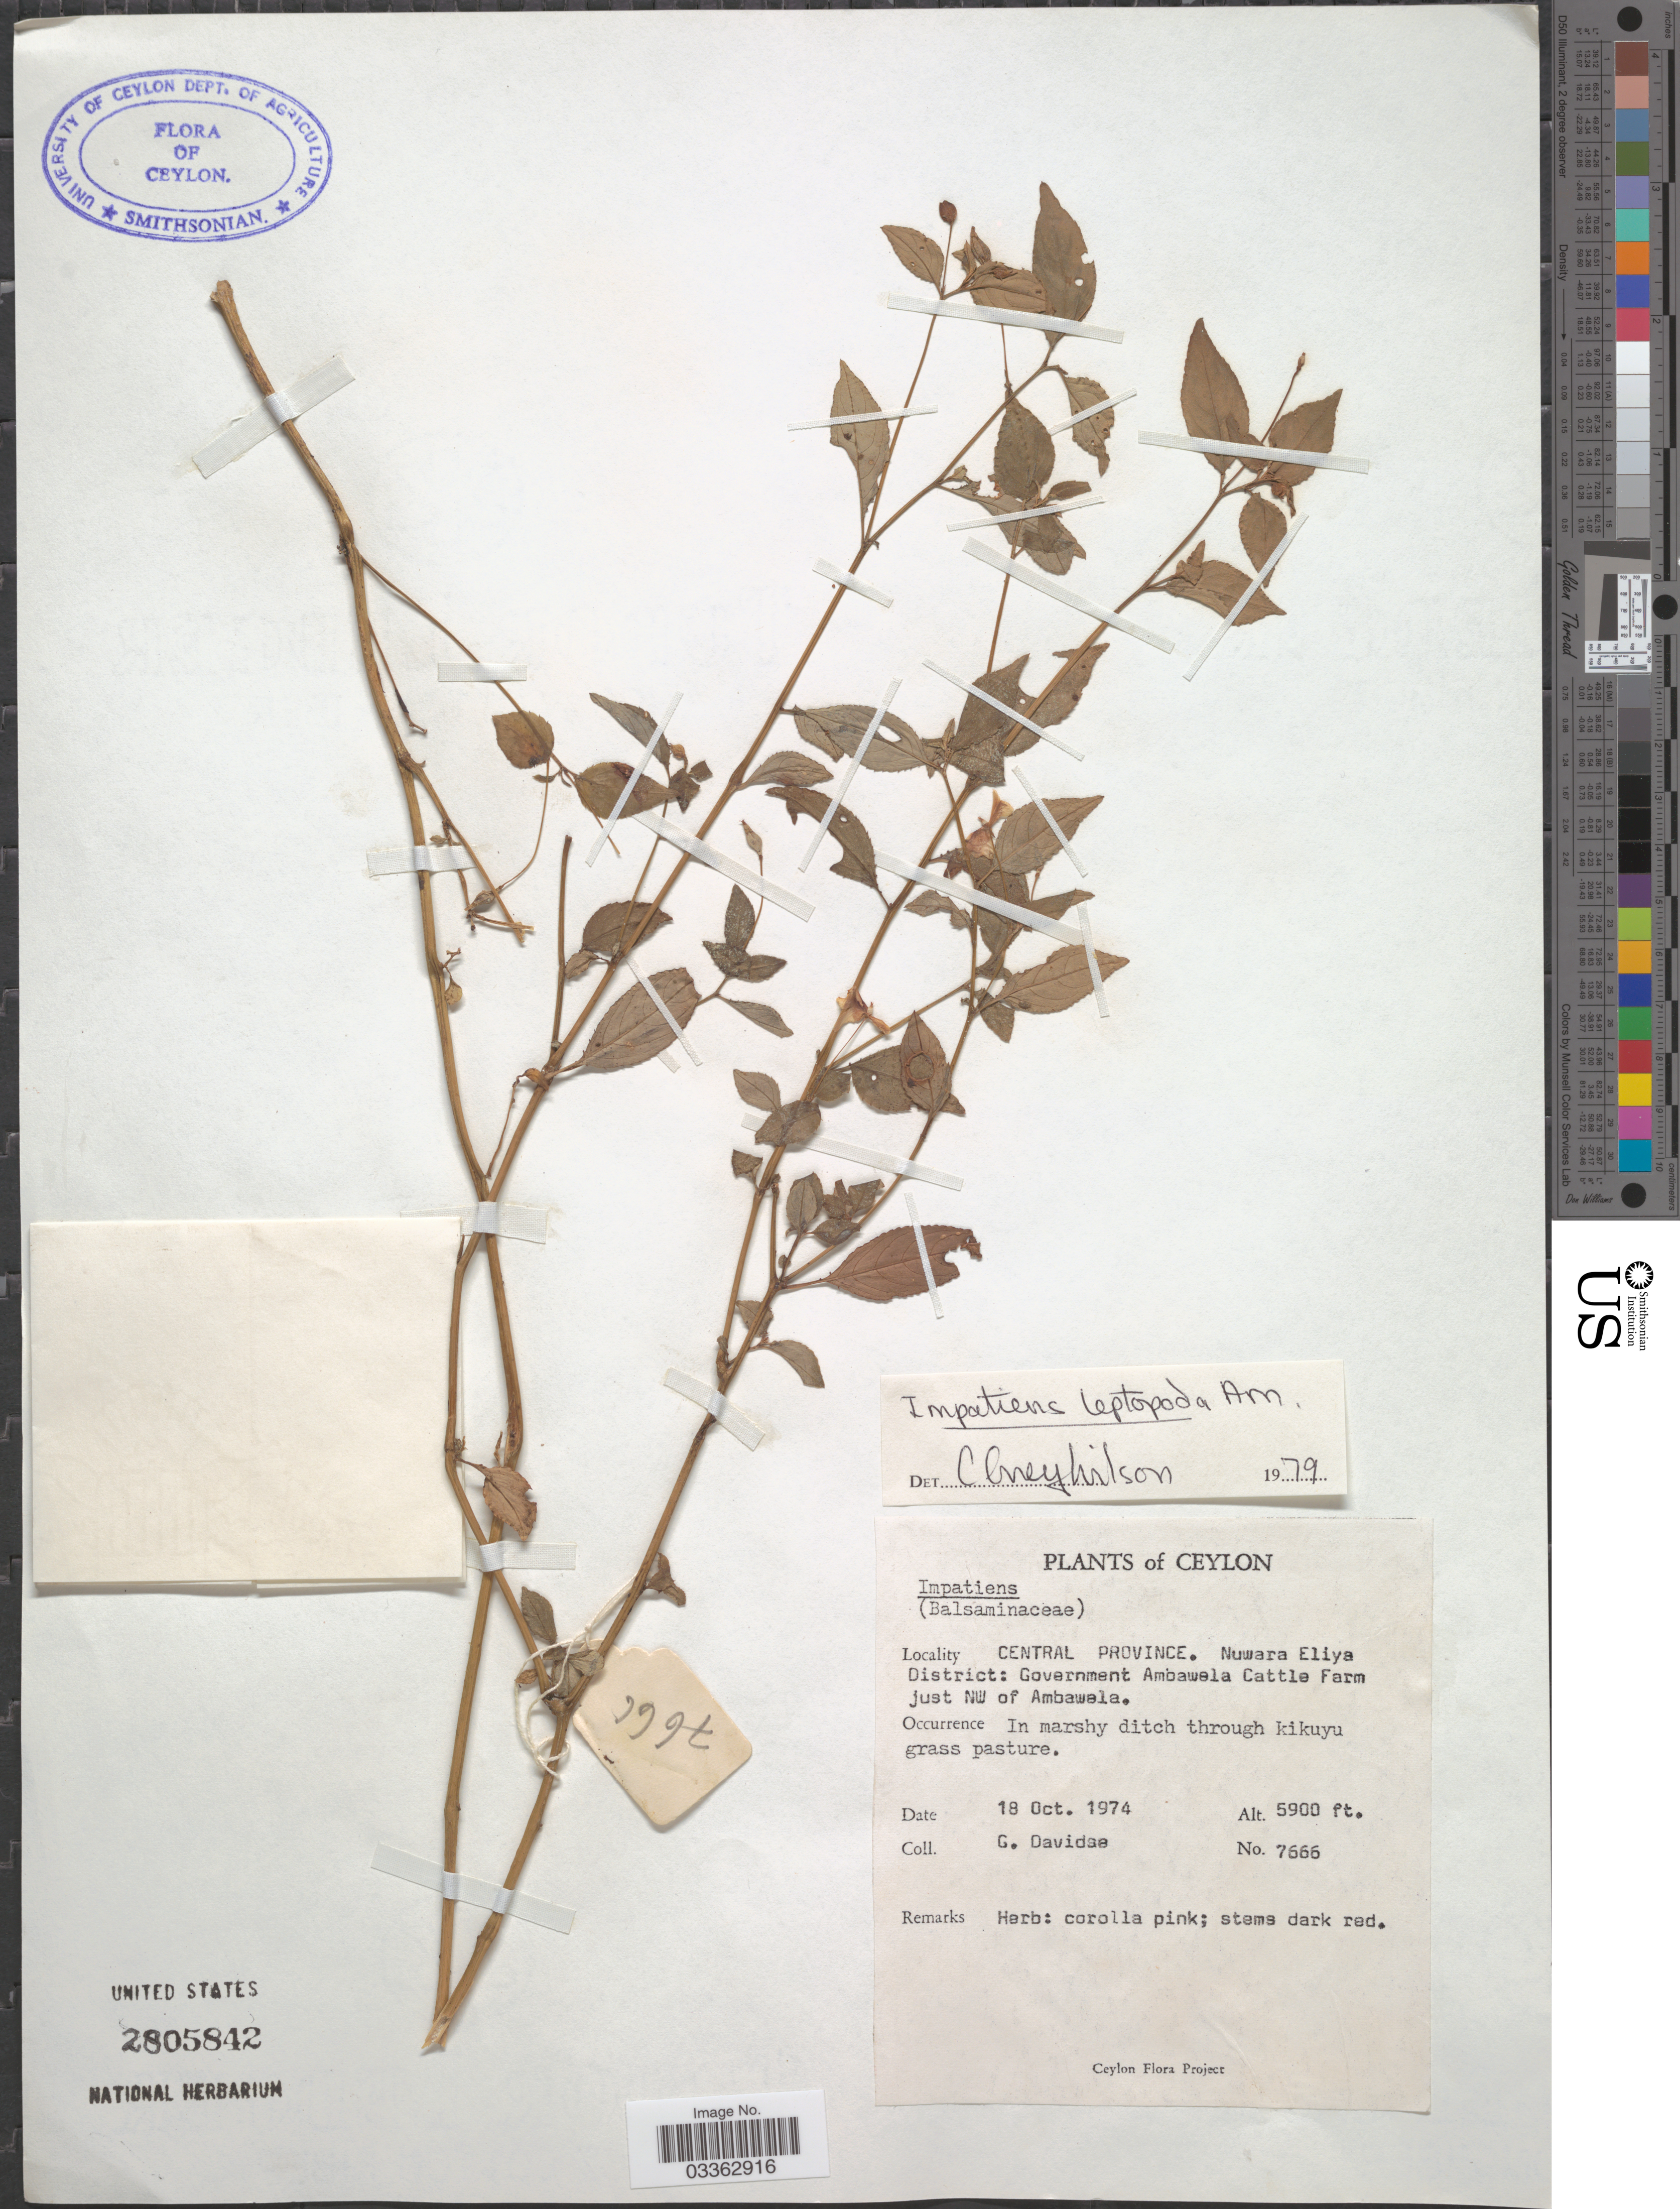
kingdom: Plantae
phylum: Tracheophyta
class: Magnoliopsida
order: Ericales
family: Balsaminaceae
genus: Impatiens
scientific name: Impatiens leptopoda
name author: Arn.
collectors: G. Davidse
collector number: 7666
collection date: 1974-10-18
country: Sri Lanka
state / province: Central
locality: Ceylon. Nuwara Eliya District: Government Ambawela Cattle Farm just NW of Ambawala.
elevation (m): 1798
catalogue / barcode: US 2805842